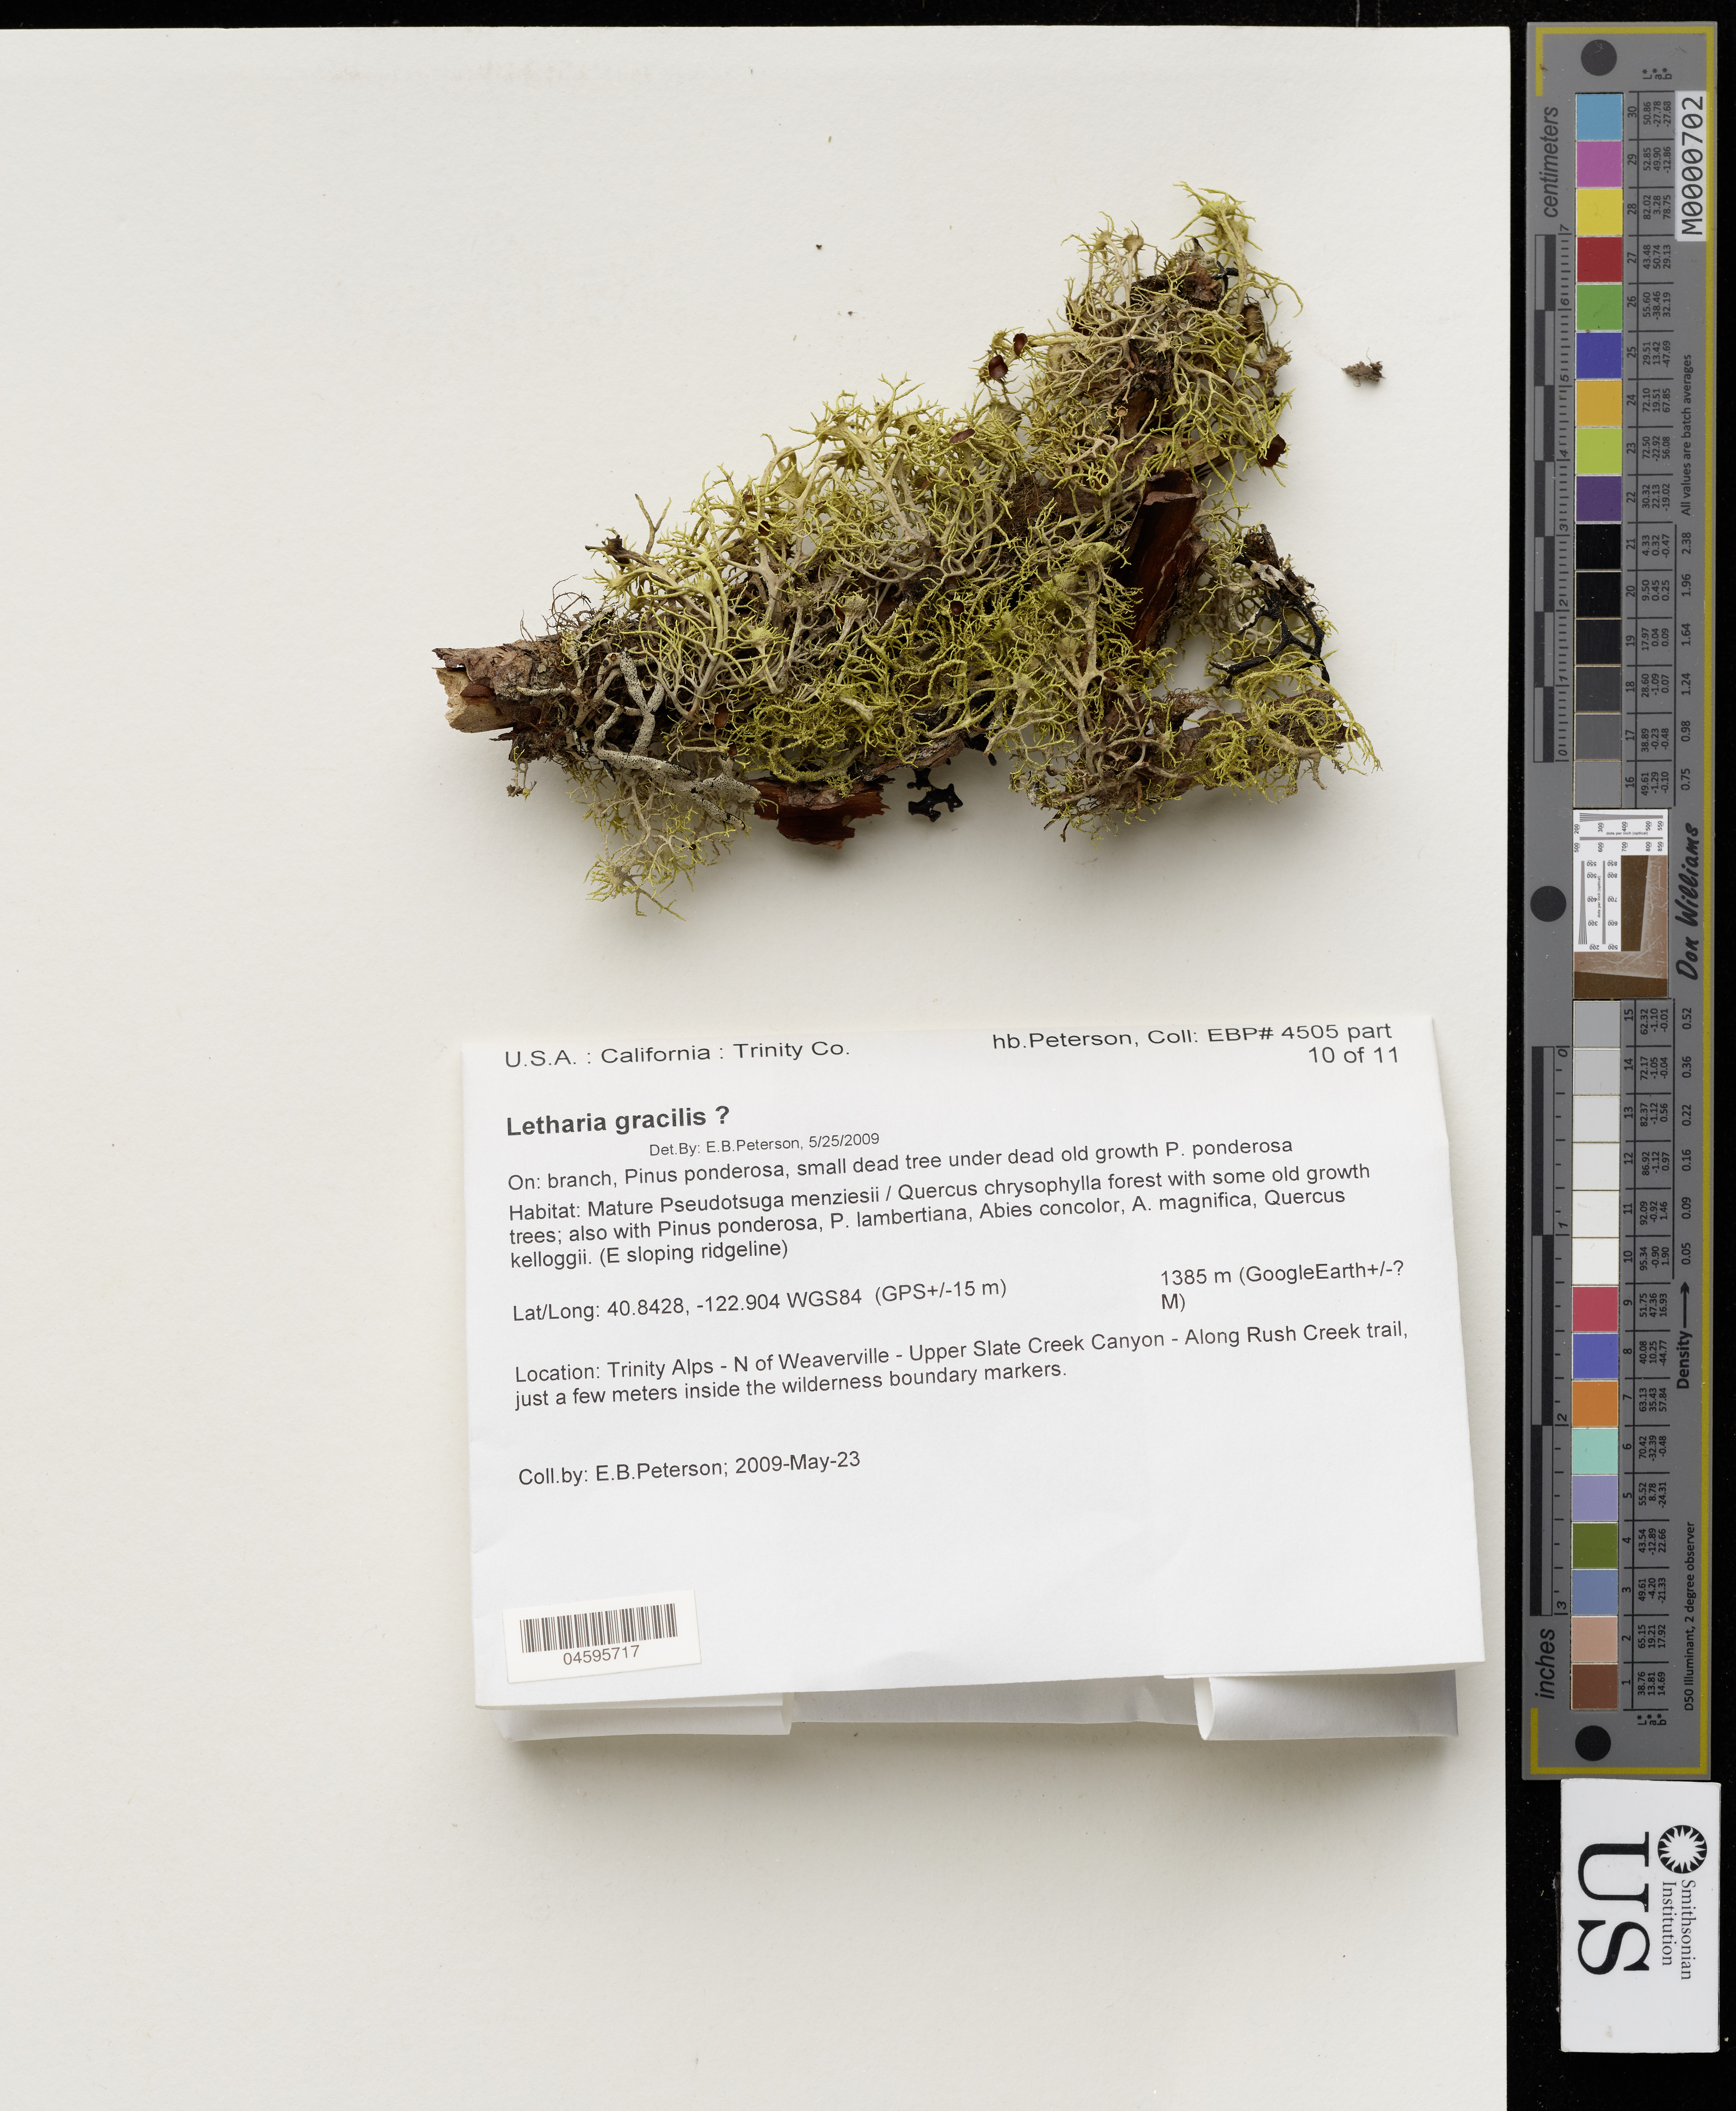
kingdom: Fungi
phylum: Ascomycota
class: Lecanoromycetes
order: Lecanorales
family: Parmeliaceae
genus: Letharia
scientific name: Letharia gracilis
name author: Kroken ex McCune & Altermann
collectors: E. B. Peterson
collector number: EBP 4505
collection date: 2009-05-23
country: United States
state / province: California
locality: Trinity Co. Trinity Alps - N of Weaverville - Upper Slate Creek Canyon - Along Rush Creek trail, just a few meters inside the wilderness boundary markers. WGS84 (GPS+/-15 m).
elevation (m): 1385